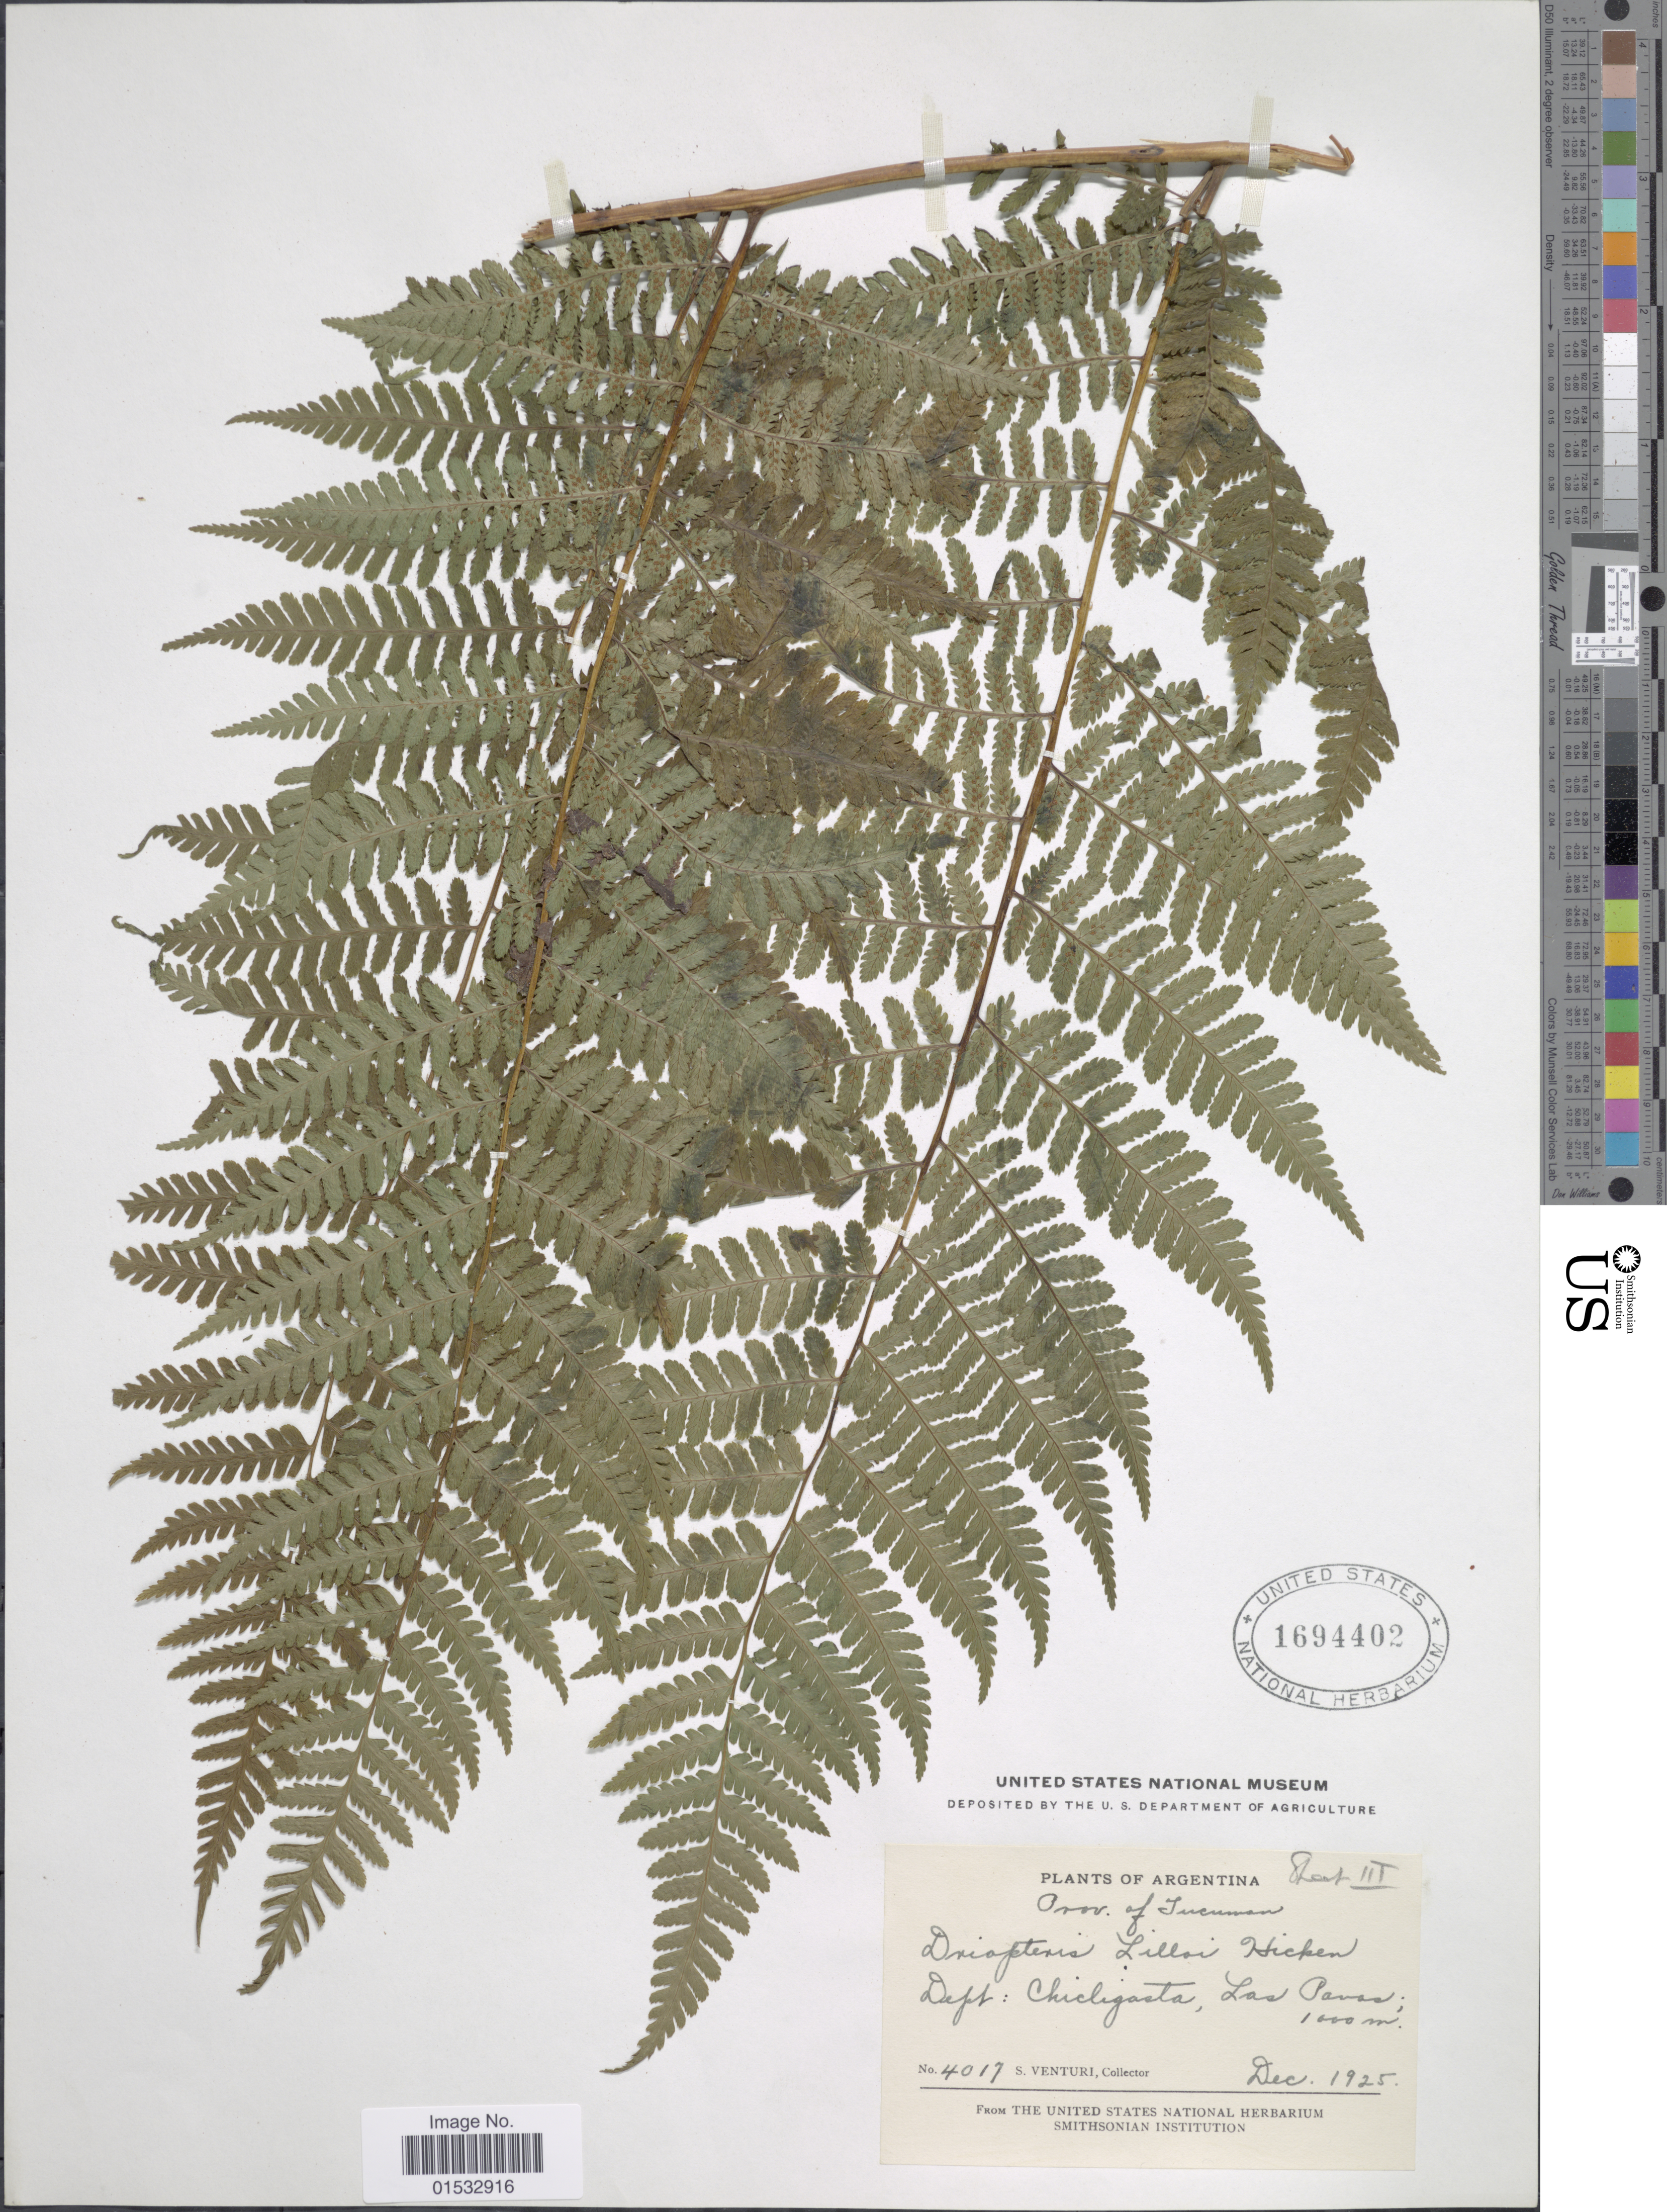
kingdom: Plantae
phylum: Tracheophyta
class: Polypodiopsida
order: Polypodiales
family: Athyriaceae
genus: Diplazium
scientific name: Diplazium lilloi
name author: (Hicken) R.M. Tryon & A.F. Tryon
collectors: S. Venturi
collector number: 4017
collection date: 1925-12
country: Argentina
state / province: Tucuman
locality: Dept. Chicligasta, Las Pavas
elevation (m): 1000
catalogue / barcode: US 1694402